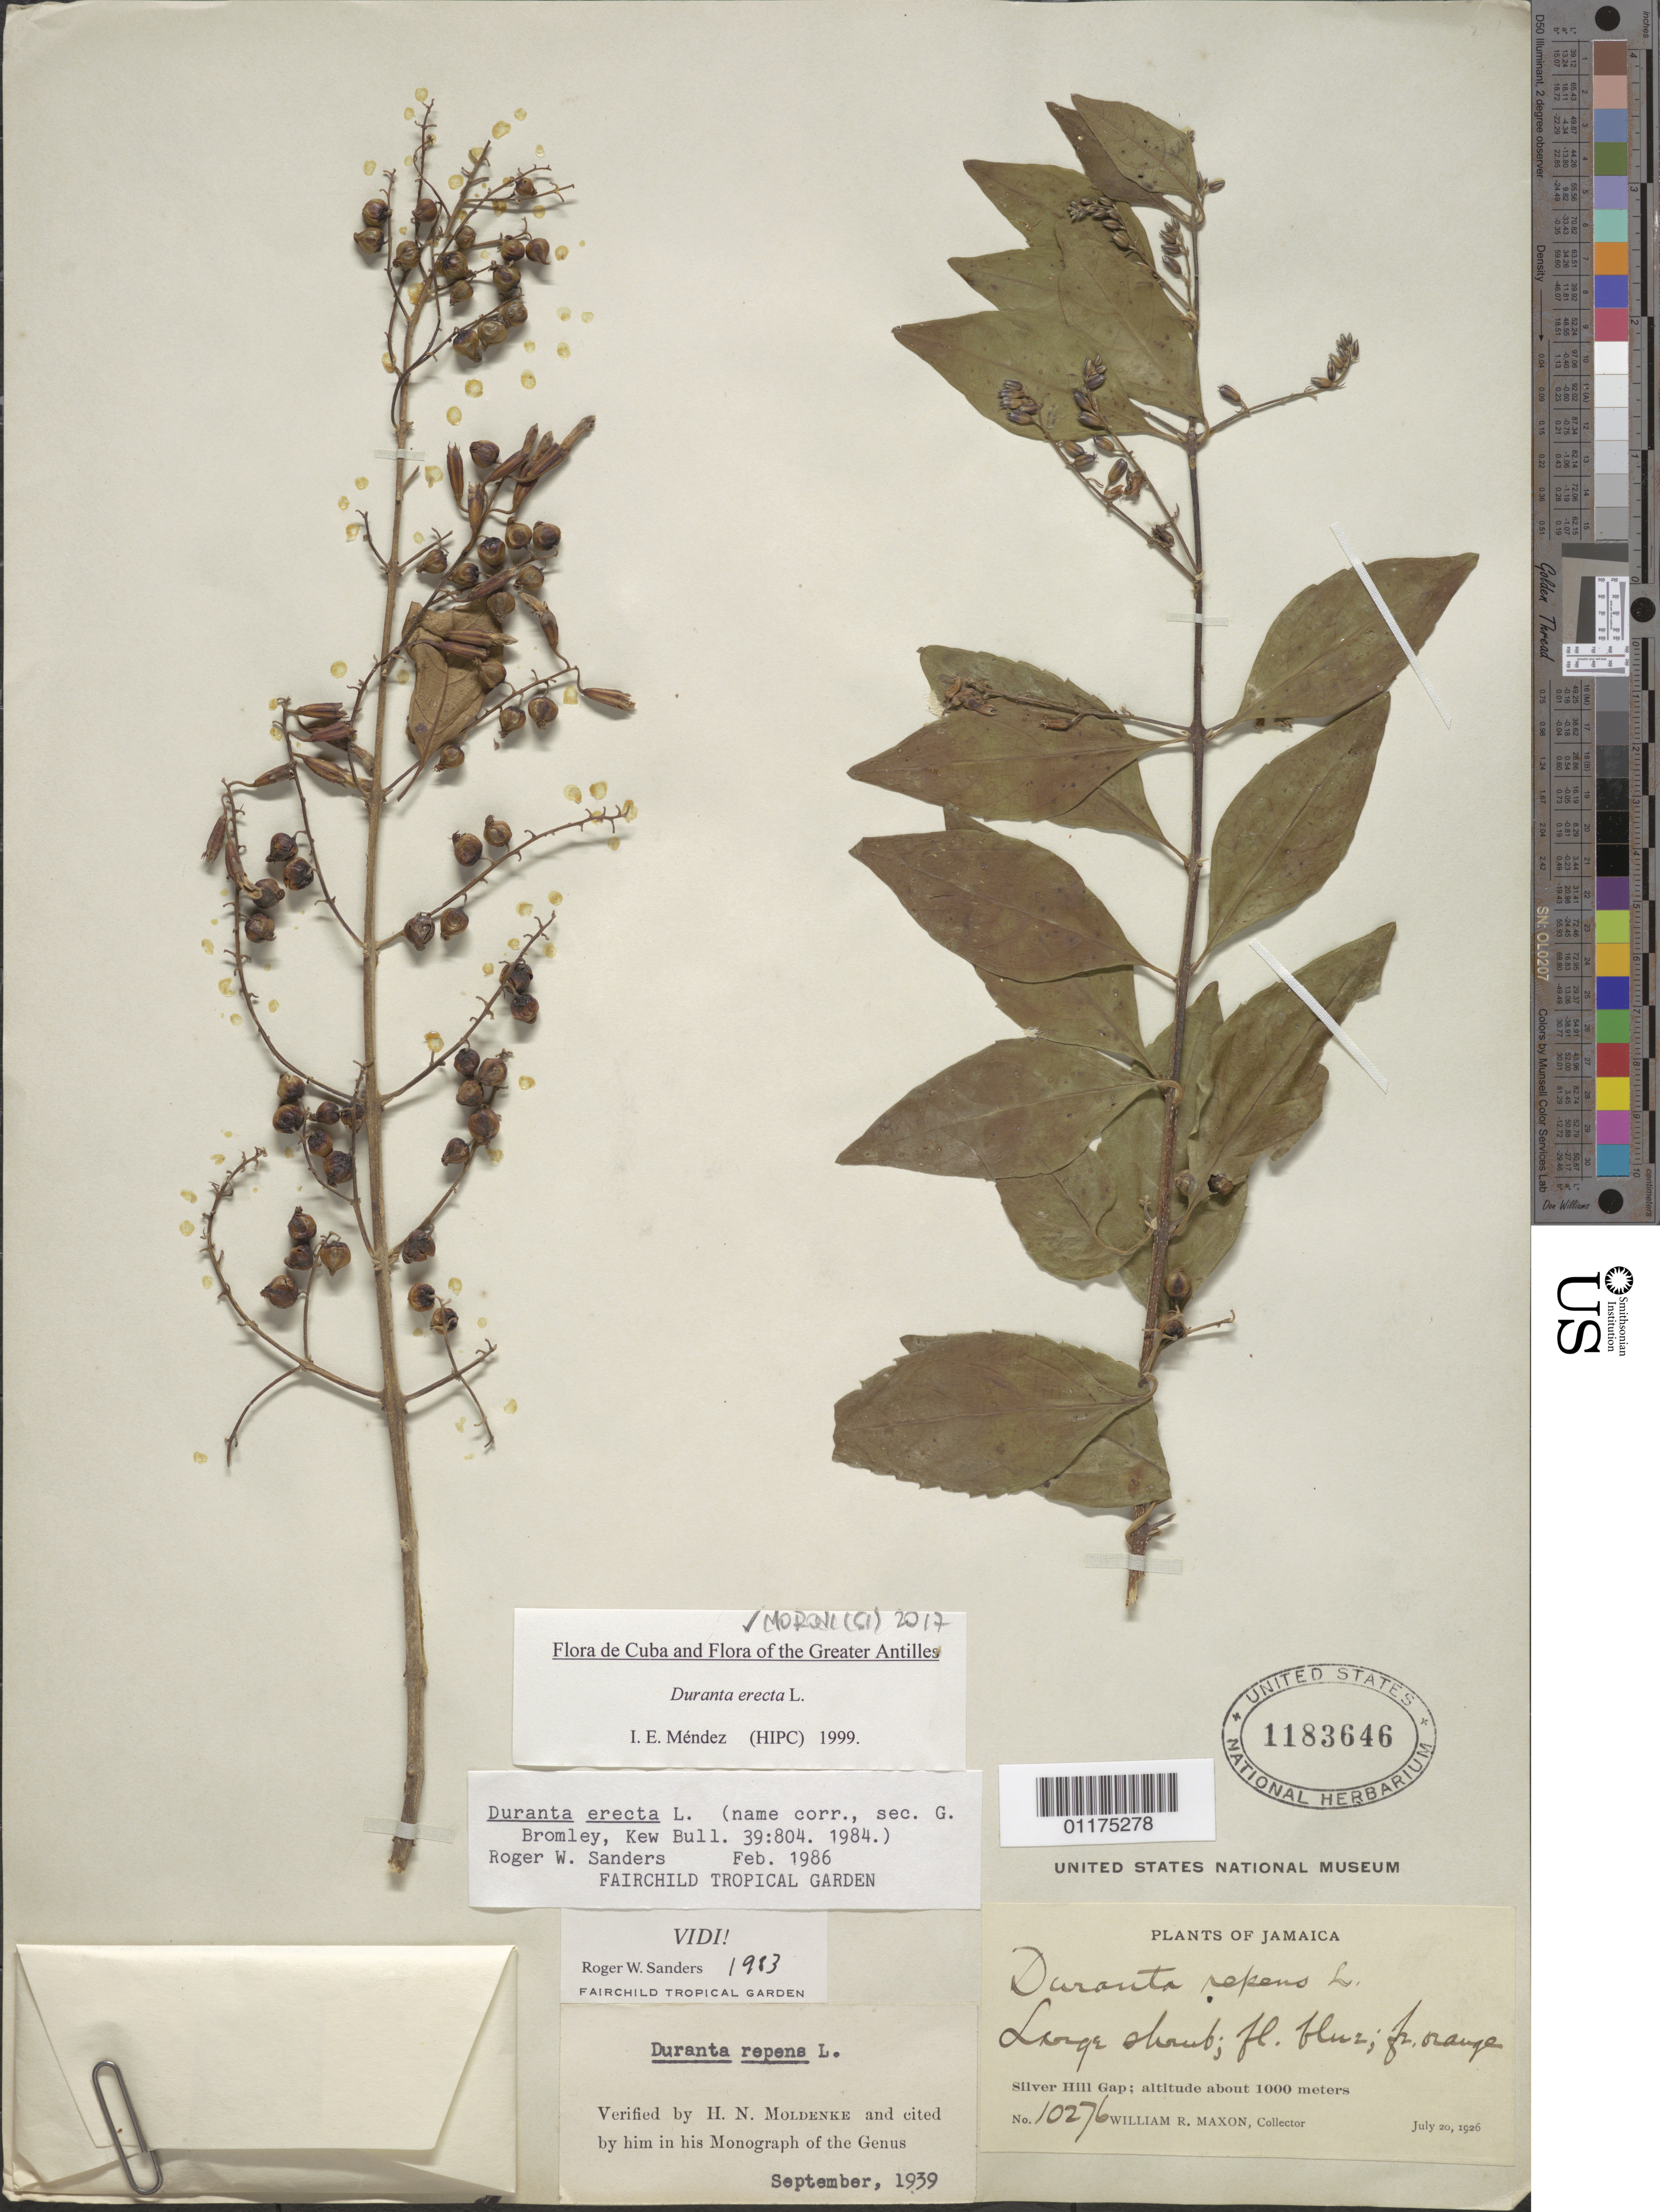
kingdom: Plantae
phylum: Tracheophyta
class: Magnoliopsida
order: Lamiales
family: Verbenaceae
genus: Duranta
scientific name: Duranta erecta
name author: L.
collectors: W. R. Maxon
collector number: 10276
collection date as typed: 20 Jul 1926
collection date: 1926-07-20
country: Jamaica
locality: Silver Hill Gap;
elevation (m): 1000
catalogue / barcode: US 1183646